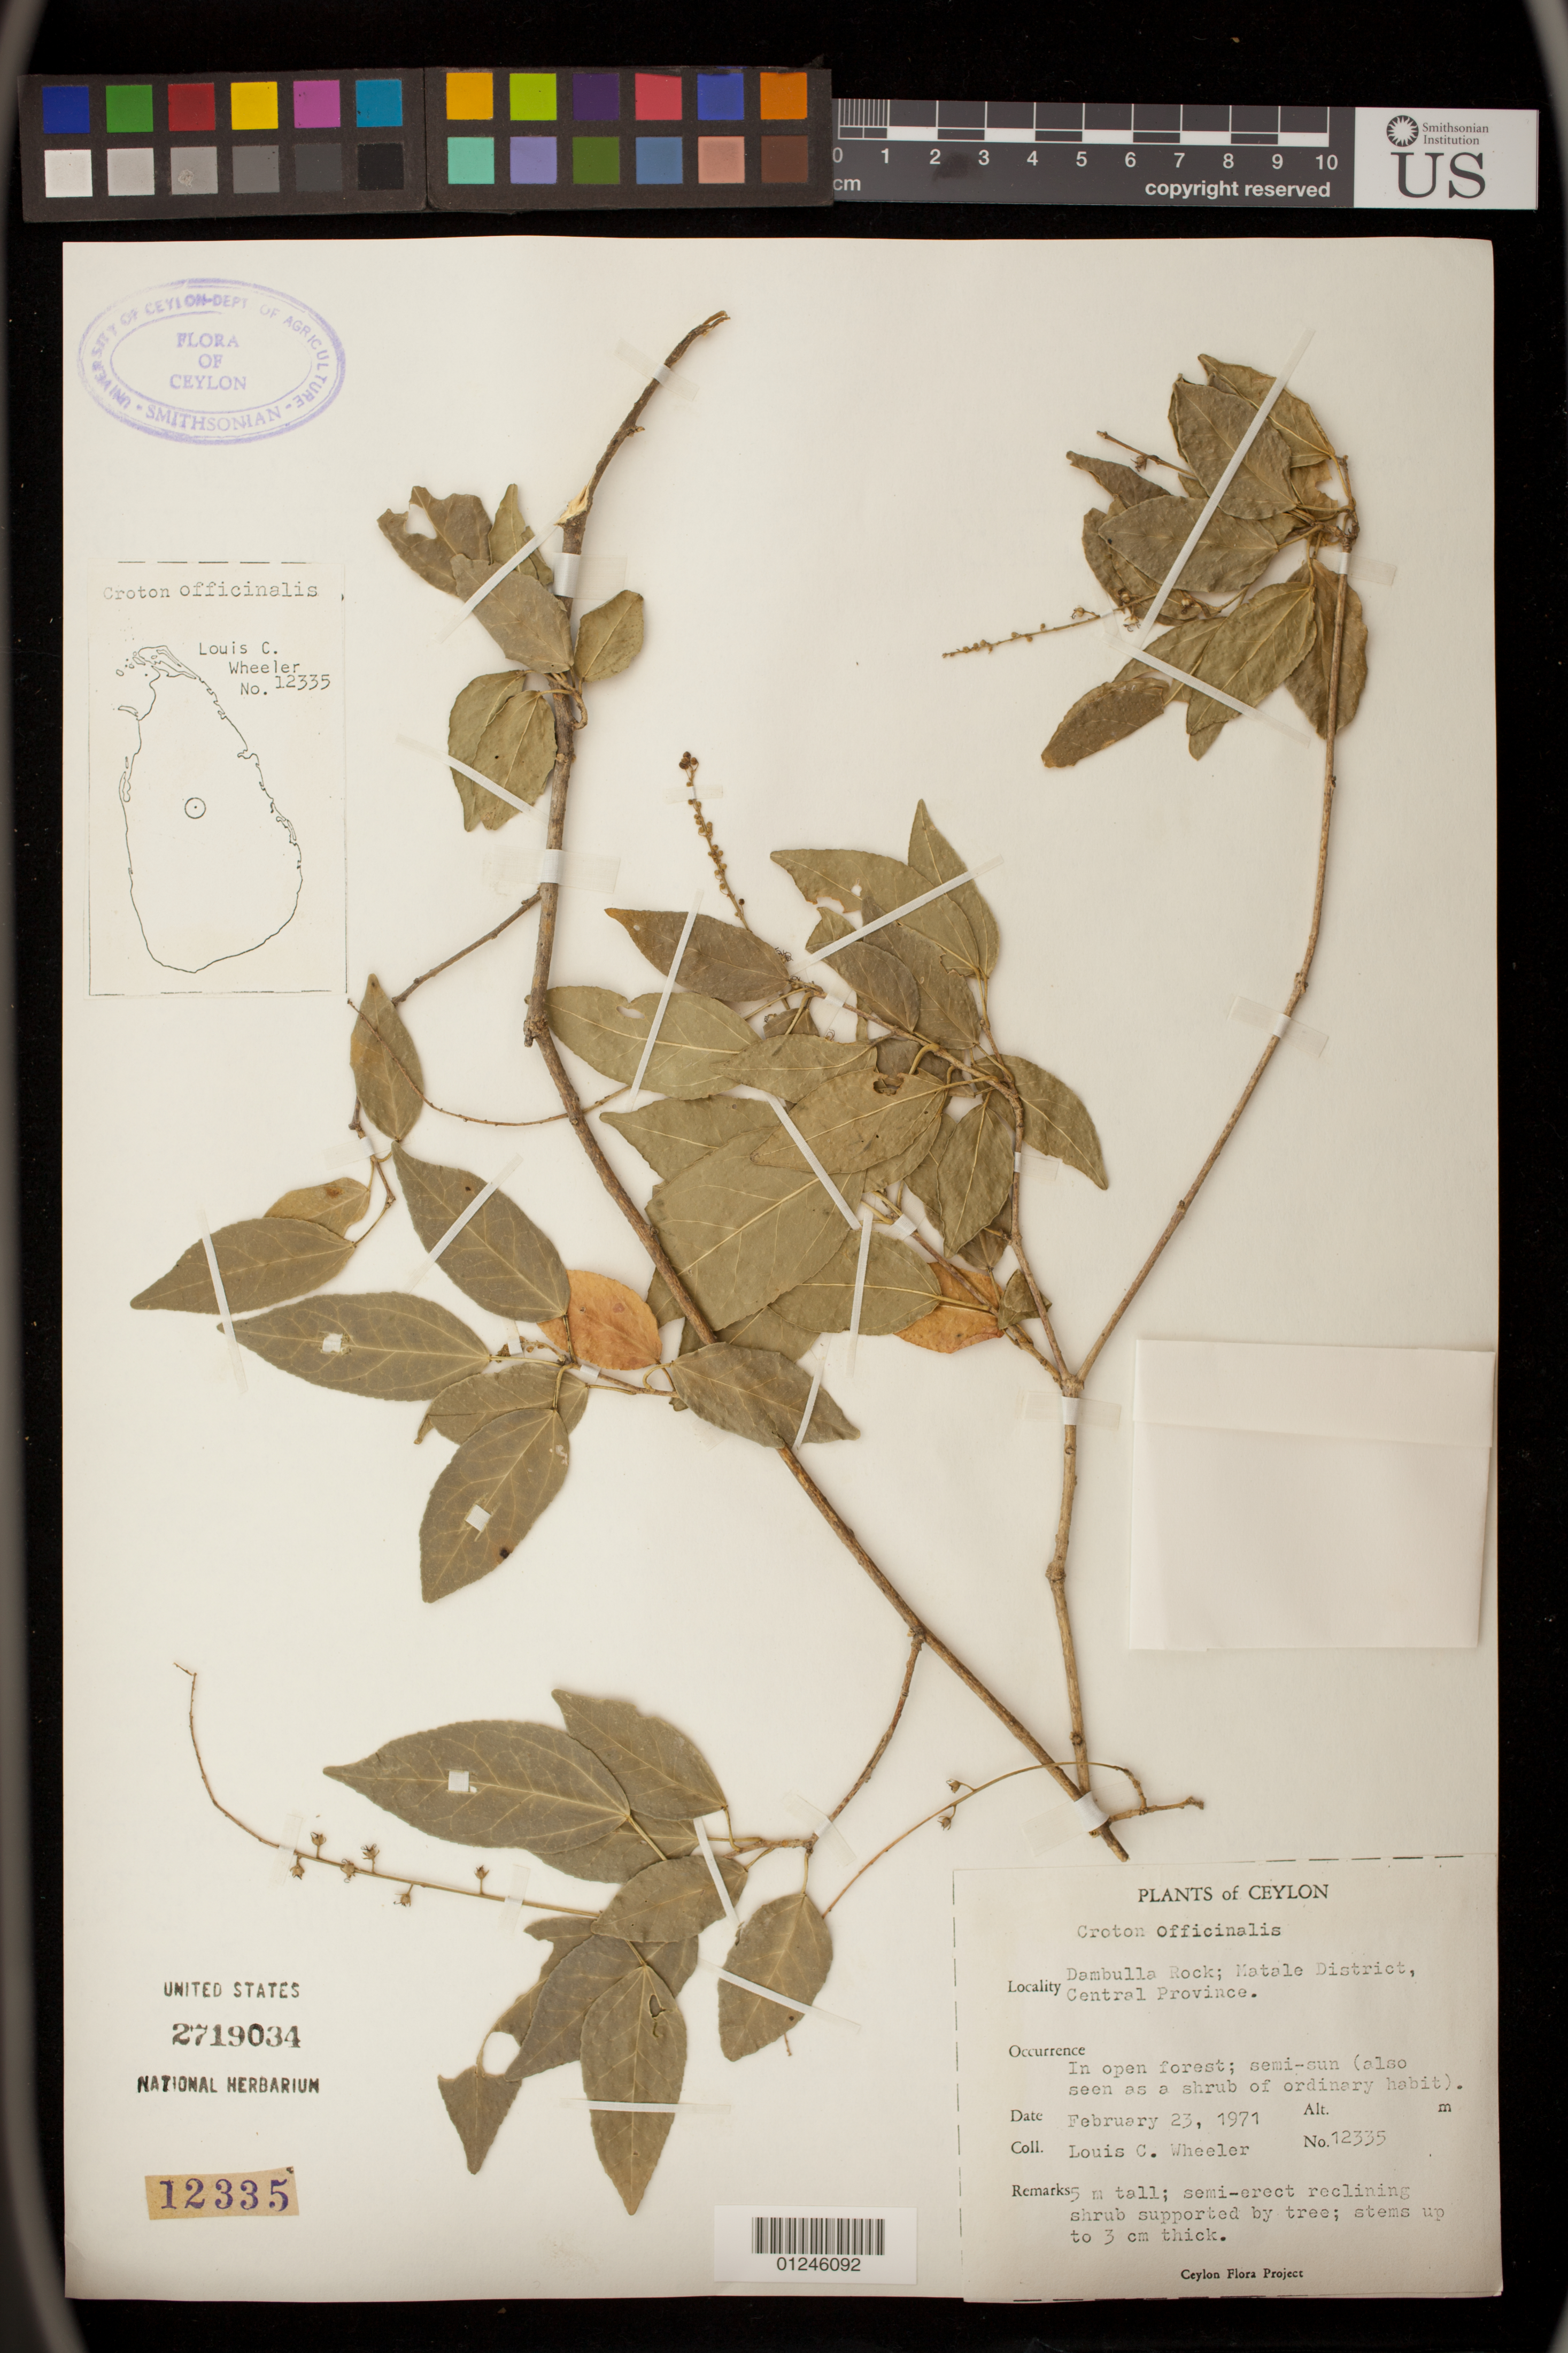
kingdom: Plantae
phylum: Tracheophyta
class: Magnoliopsida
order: Malpighiales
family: Euphorbiaceae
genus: Croton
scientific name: Croton officinalis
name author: (Klotzsch) Alston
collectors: L. C. Wheeler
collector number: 12335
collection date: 1971-02-23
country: Sri Lanka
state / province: Central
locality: Dambulla Rock; Matale District.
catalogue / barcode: US 2719034